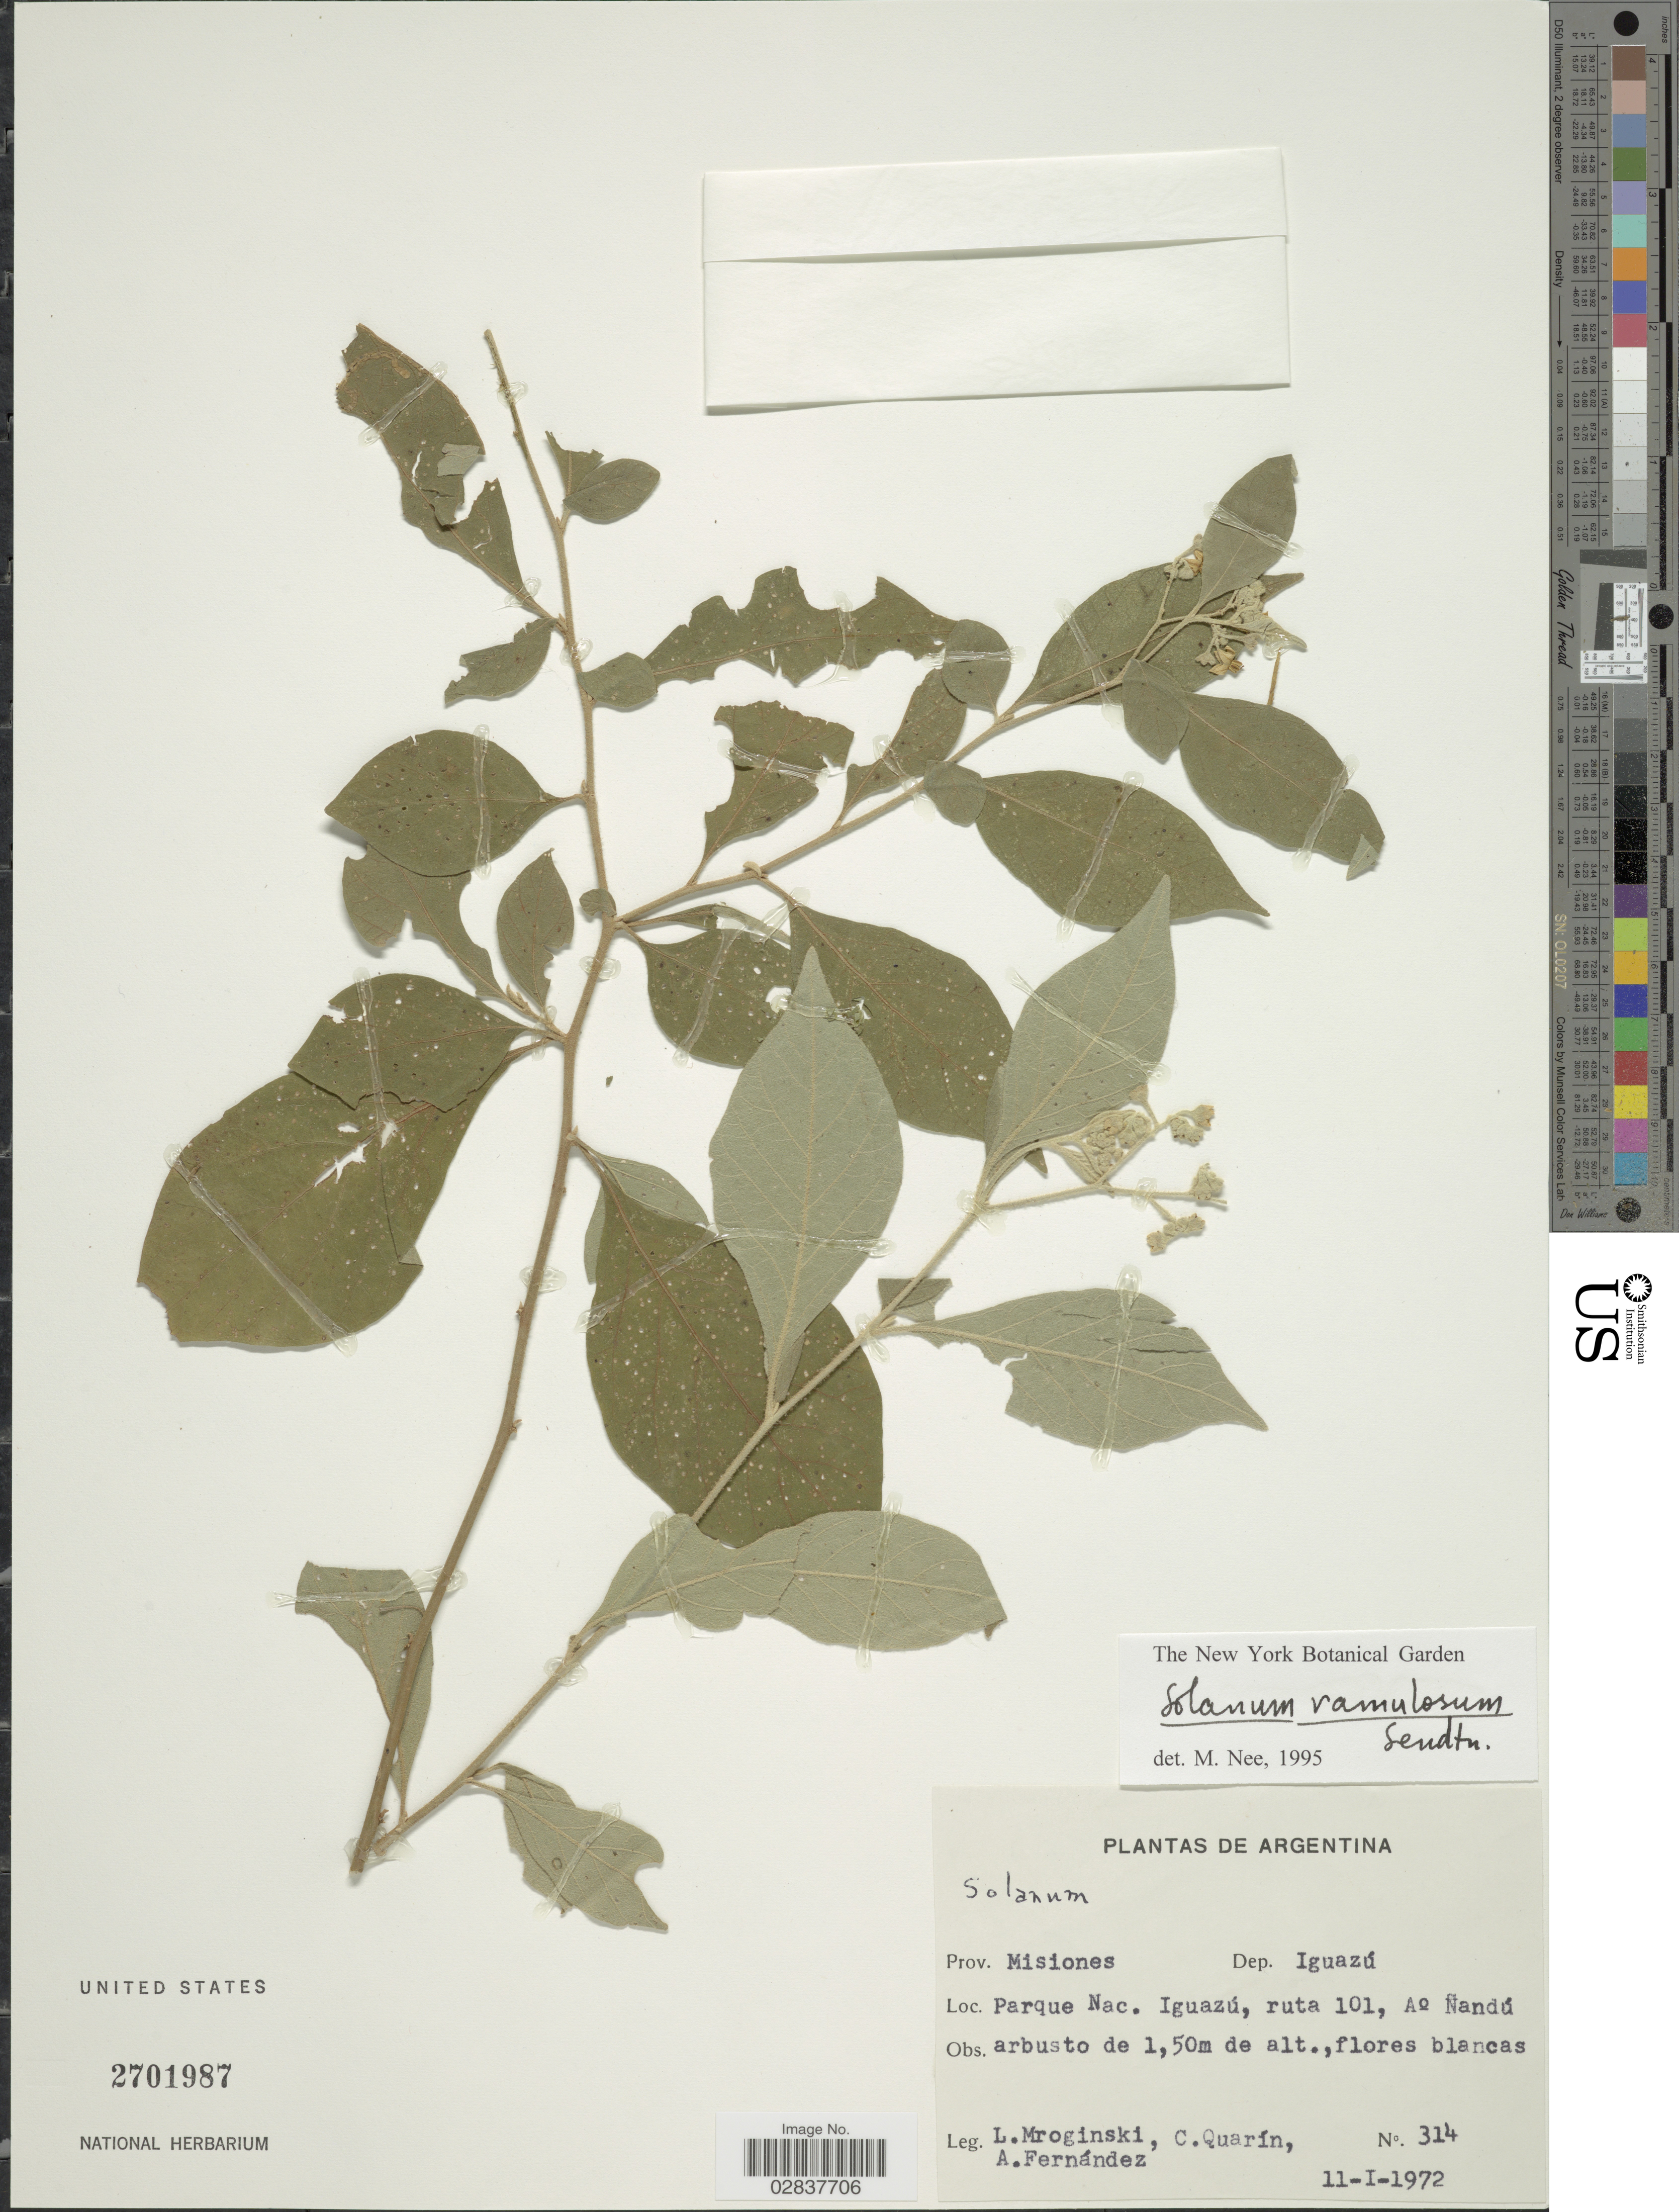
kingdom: Plantae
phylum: Tracheophyta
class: Magnoliopsida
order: Solanales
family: Solanaceae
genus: Solanum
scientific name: Solanum ramulosum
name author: Sendtn.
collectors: L. Mroginski, C. Quarín & A. Fernández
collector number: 314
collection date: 1972-01-11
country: Argentina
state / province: Misiones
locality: Dep. Iguazú. Parque Nac. Iguazú, ruta 101, A° Ñandú.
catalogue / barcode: US 2701987